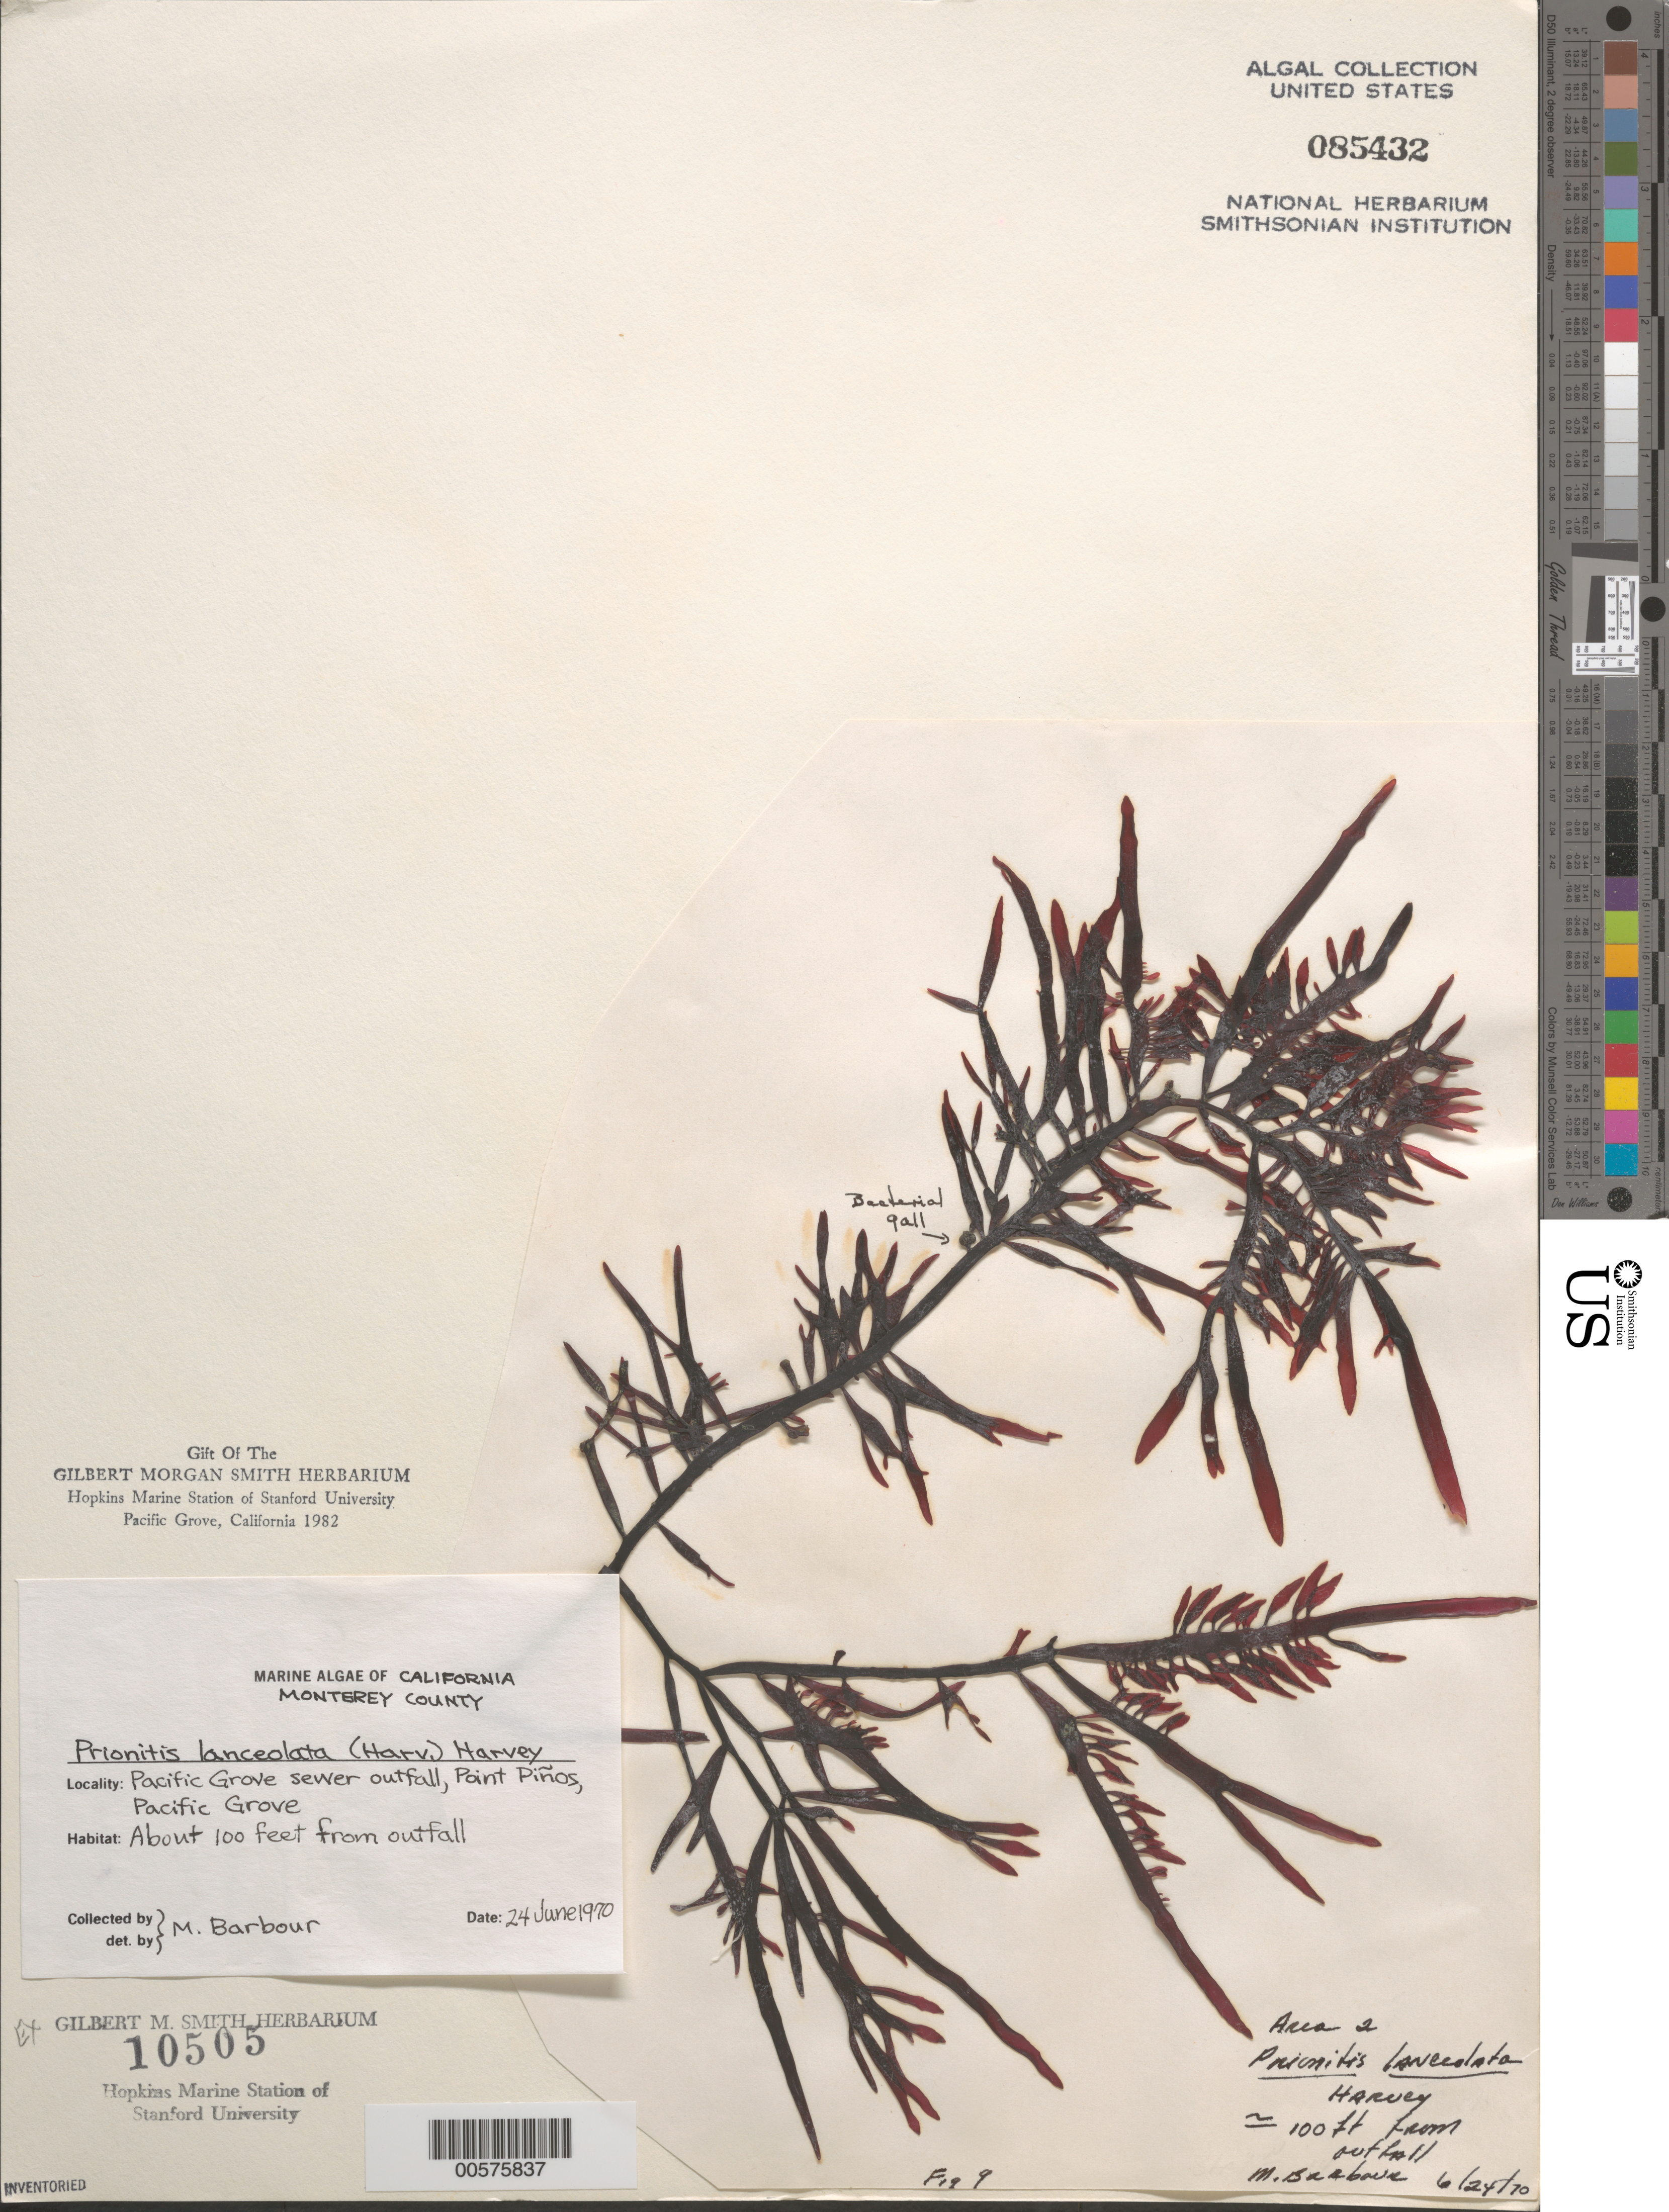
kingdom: Plantae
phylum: Rhodophyta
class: Florideophyceae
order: Cryptonemiales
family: Cryptonemiaceae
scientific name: Prionitis lanceolata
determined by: Barbour, M.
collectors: M. Barbour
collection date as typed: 24 Jun 1970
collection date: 1970-06-24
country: United States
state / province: California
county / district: Monterey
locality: Point Pinos, Pacific Grove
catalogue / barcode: US 85432